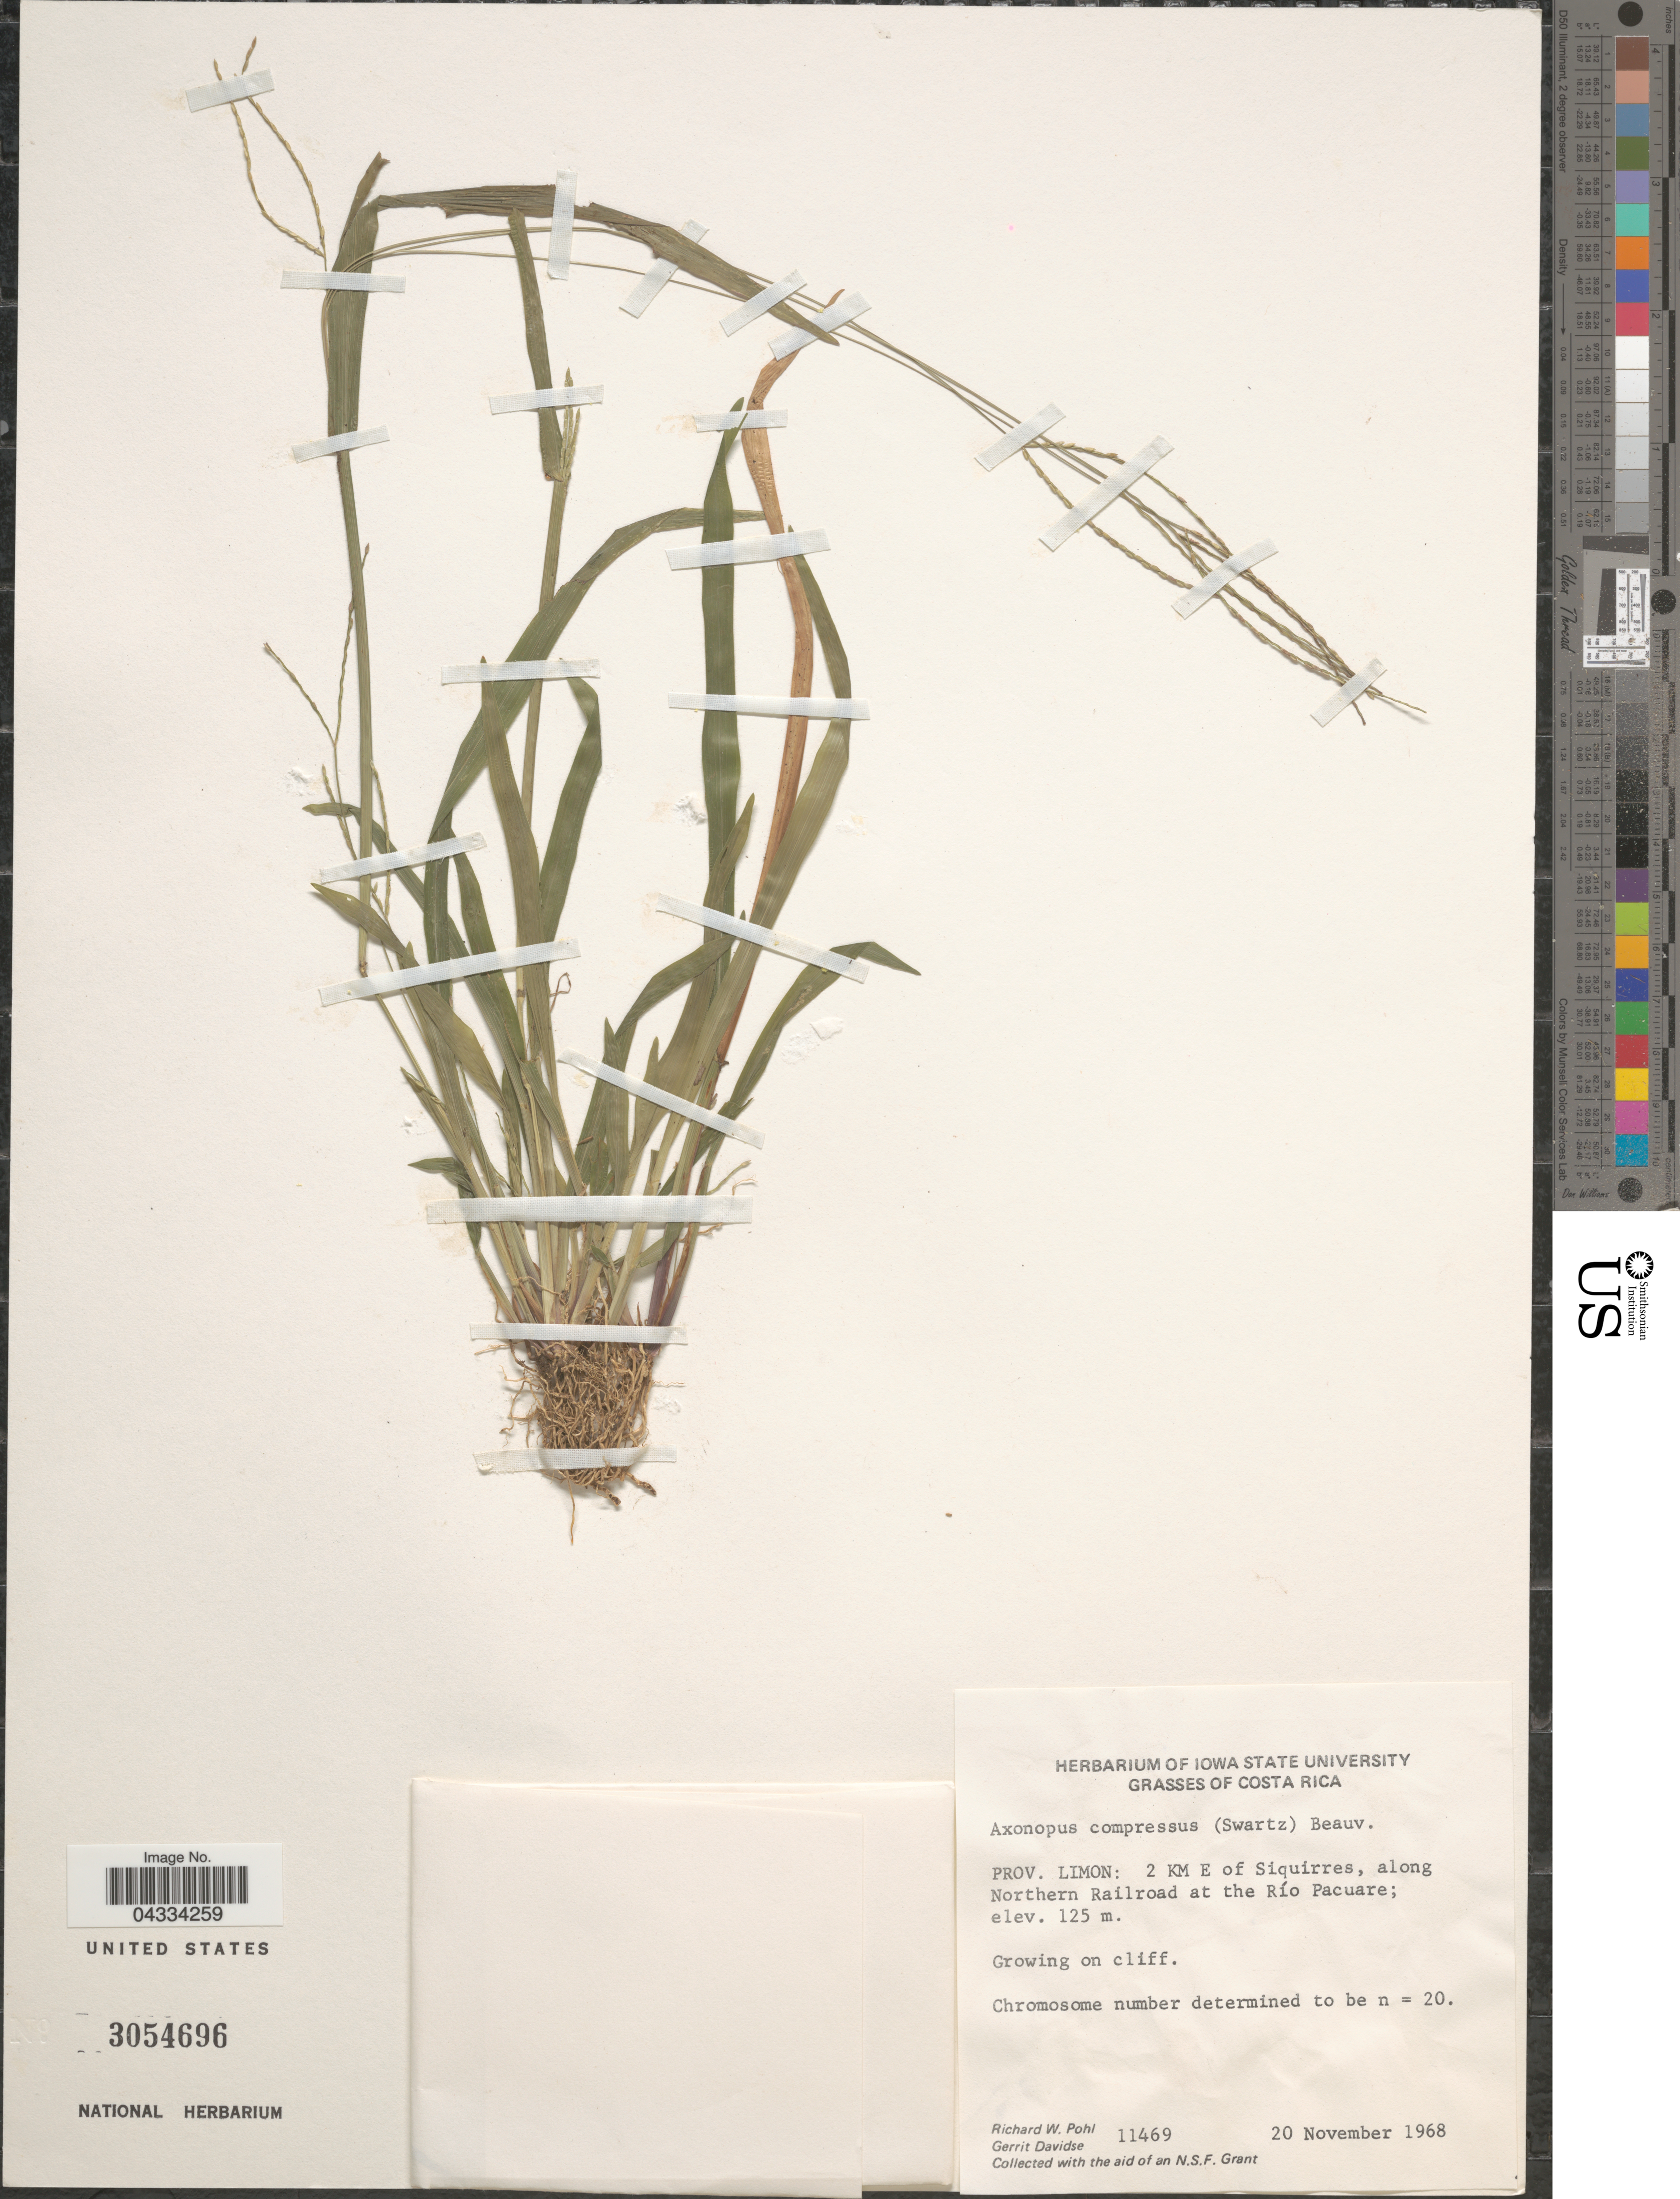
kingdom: Plantae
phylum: Tracheophyta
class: Liliopsida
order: Poales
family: Poaceae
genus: Axonopus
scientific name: Axonopus compressus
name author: (Sw.) P. Beauv.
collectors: R. W. Pohl & G. Davidse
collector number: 11469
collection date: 1968-11-20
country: Costa Rica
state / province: Limón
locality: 2 KM E of Siquirres, along Northern Railroad at the Río Pacuare.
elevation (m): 125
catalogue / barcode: US 3054696